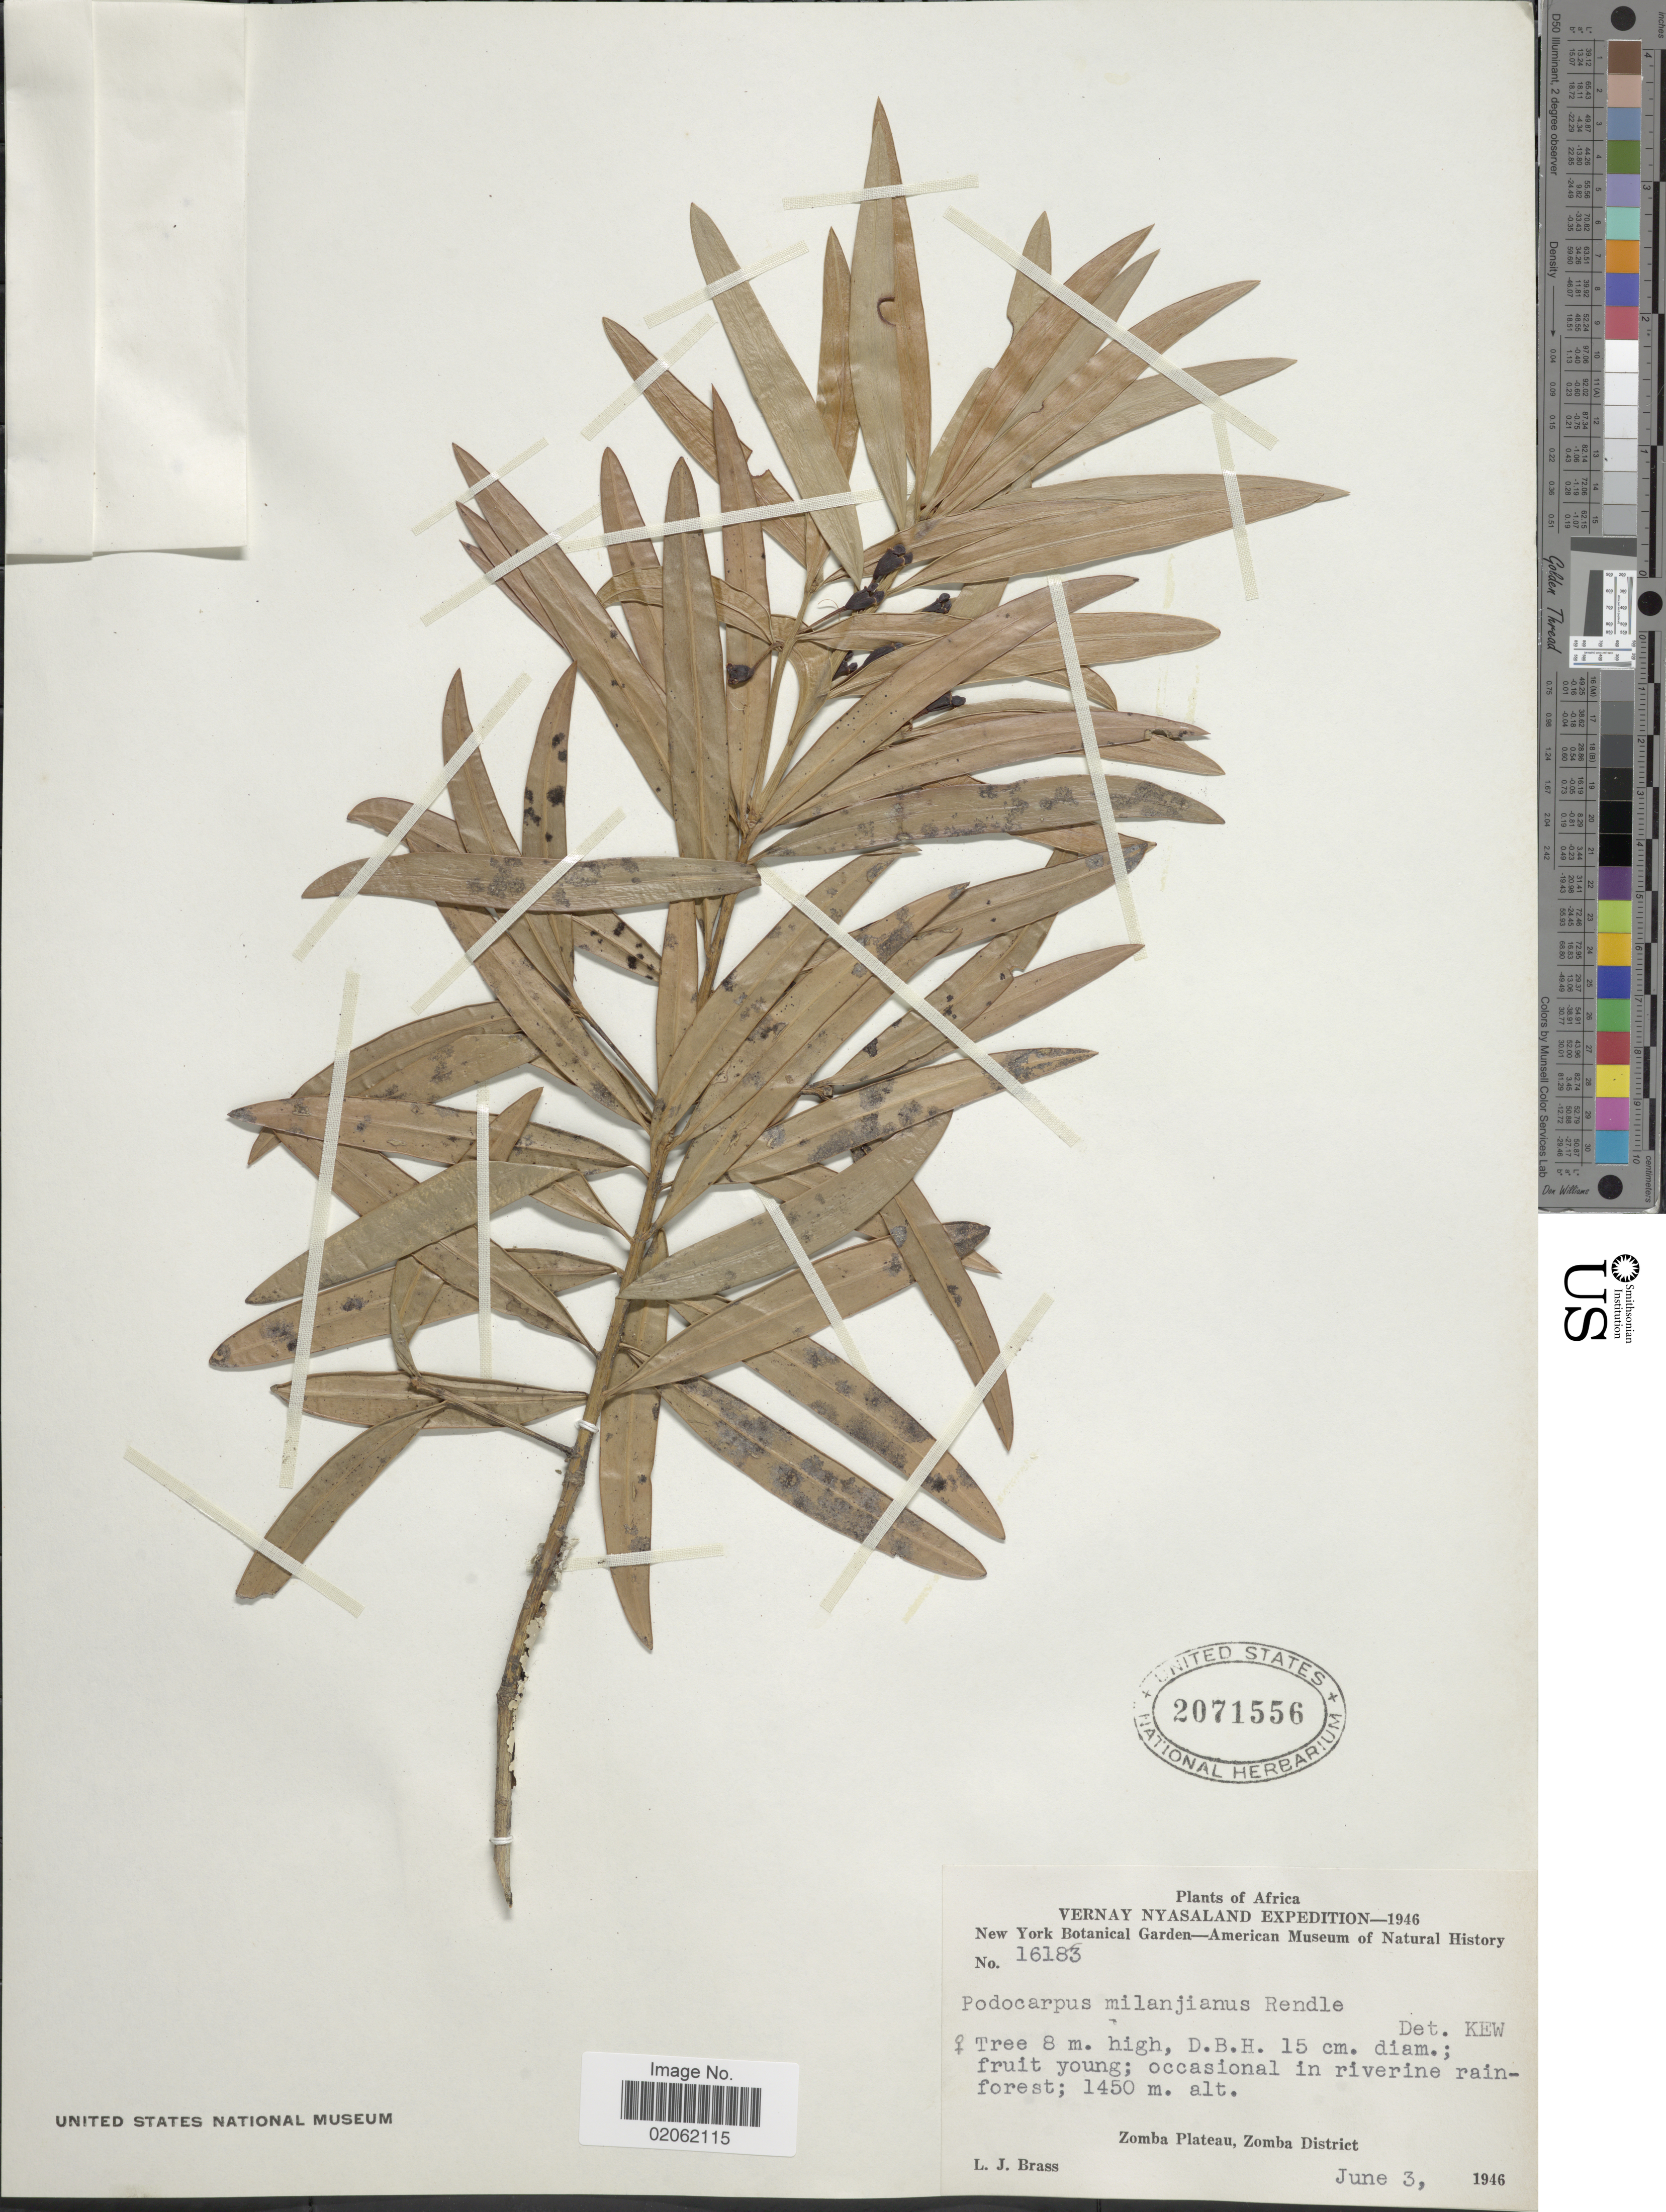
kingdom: Plantae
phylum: Tracheophyta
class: Pinopsida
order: Pinales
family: Podocarpaceae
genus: Podocarpus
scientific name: Podocarpus milanjianus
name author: Rendle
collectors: L. J. Brass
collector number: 16183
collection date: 1946-06-03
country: Malawi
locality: Africa, Vernay Nyasaland, occasional in riverine rainforest; Zomba Plateau, Zomba District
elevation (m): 1450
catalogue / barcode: US 2071556